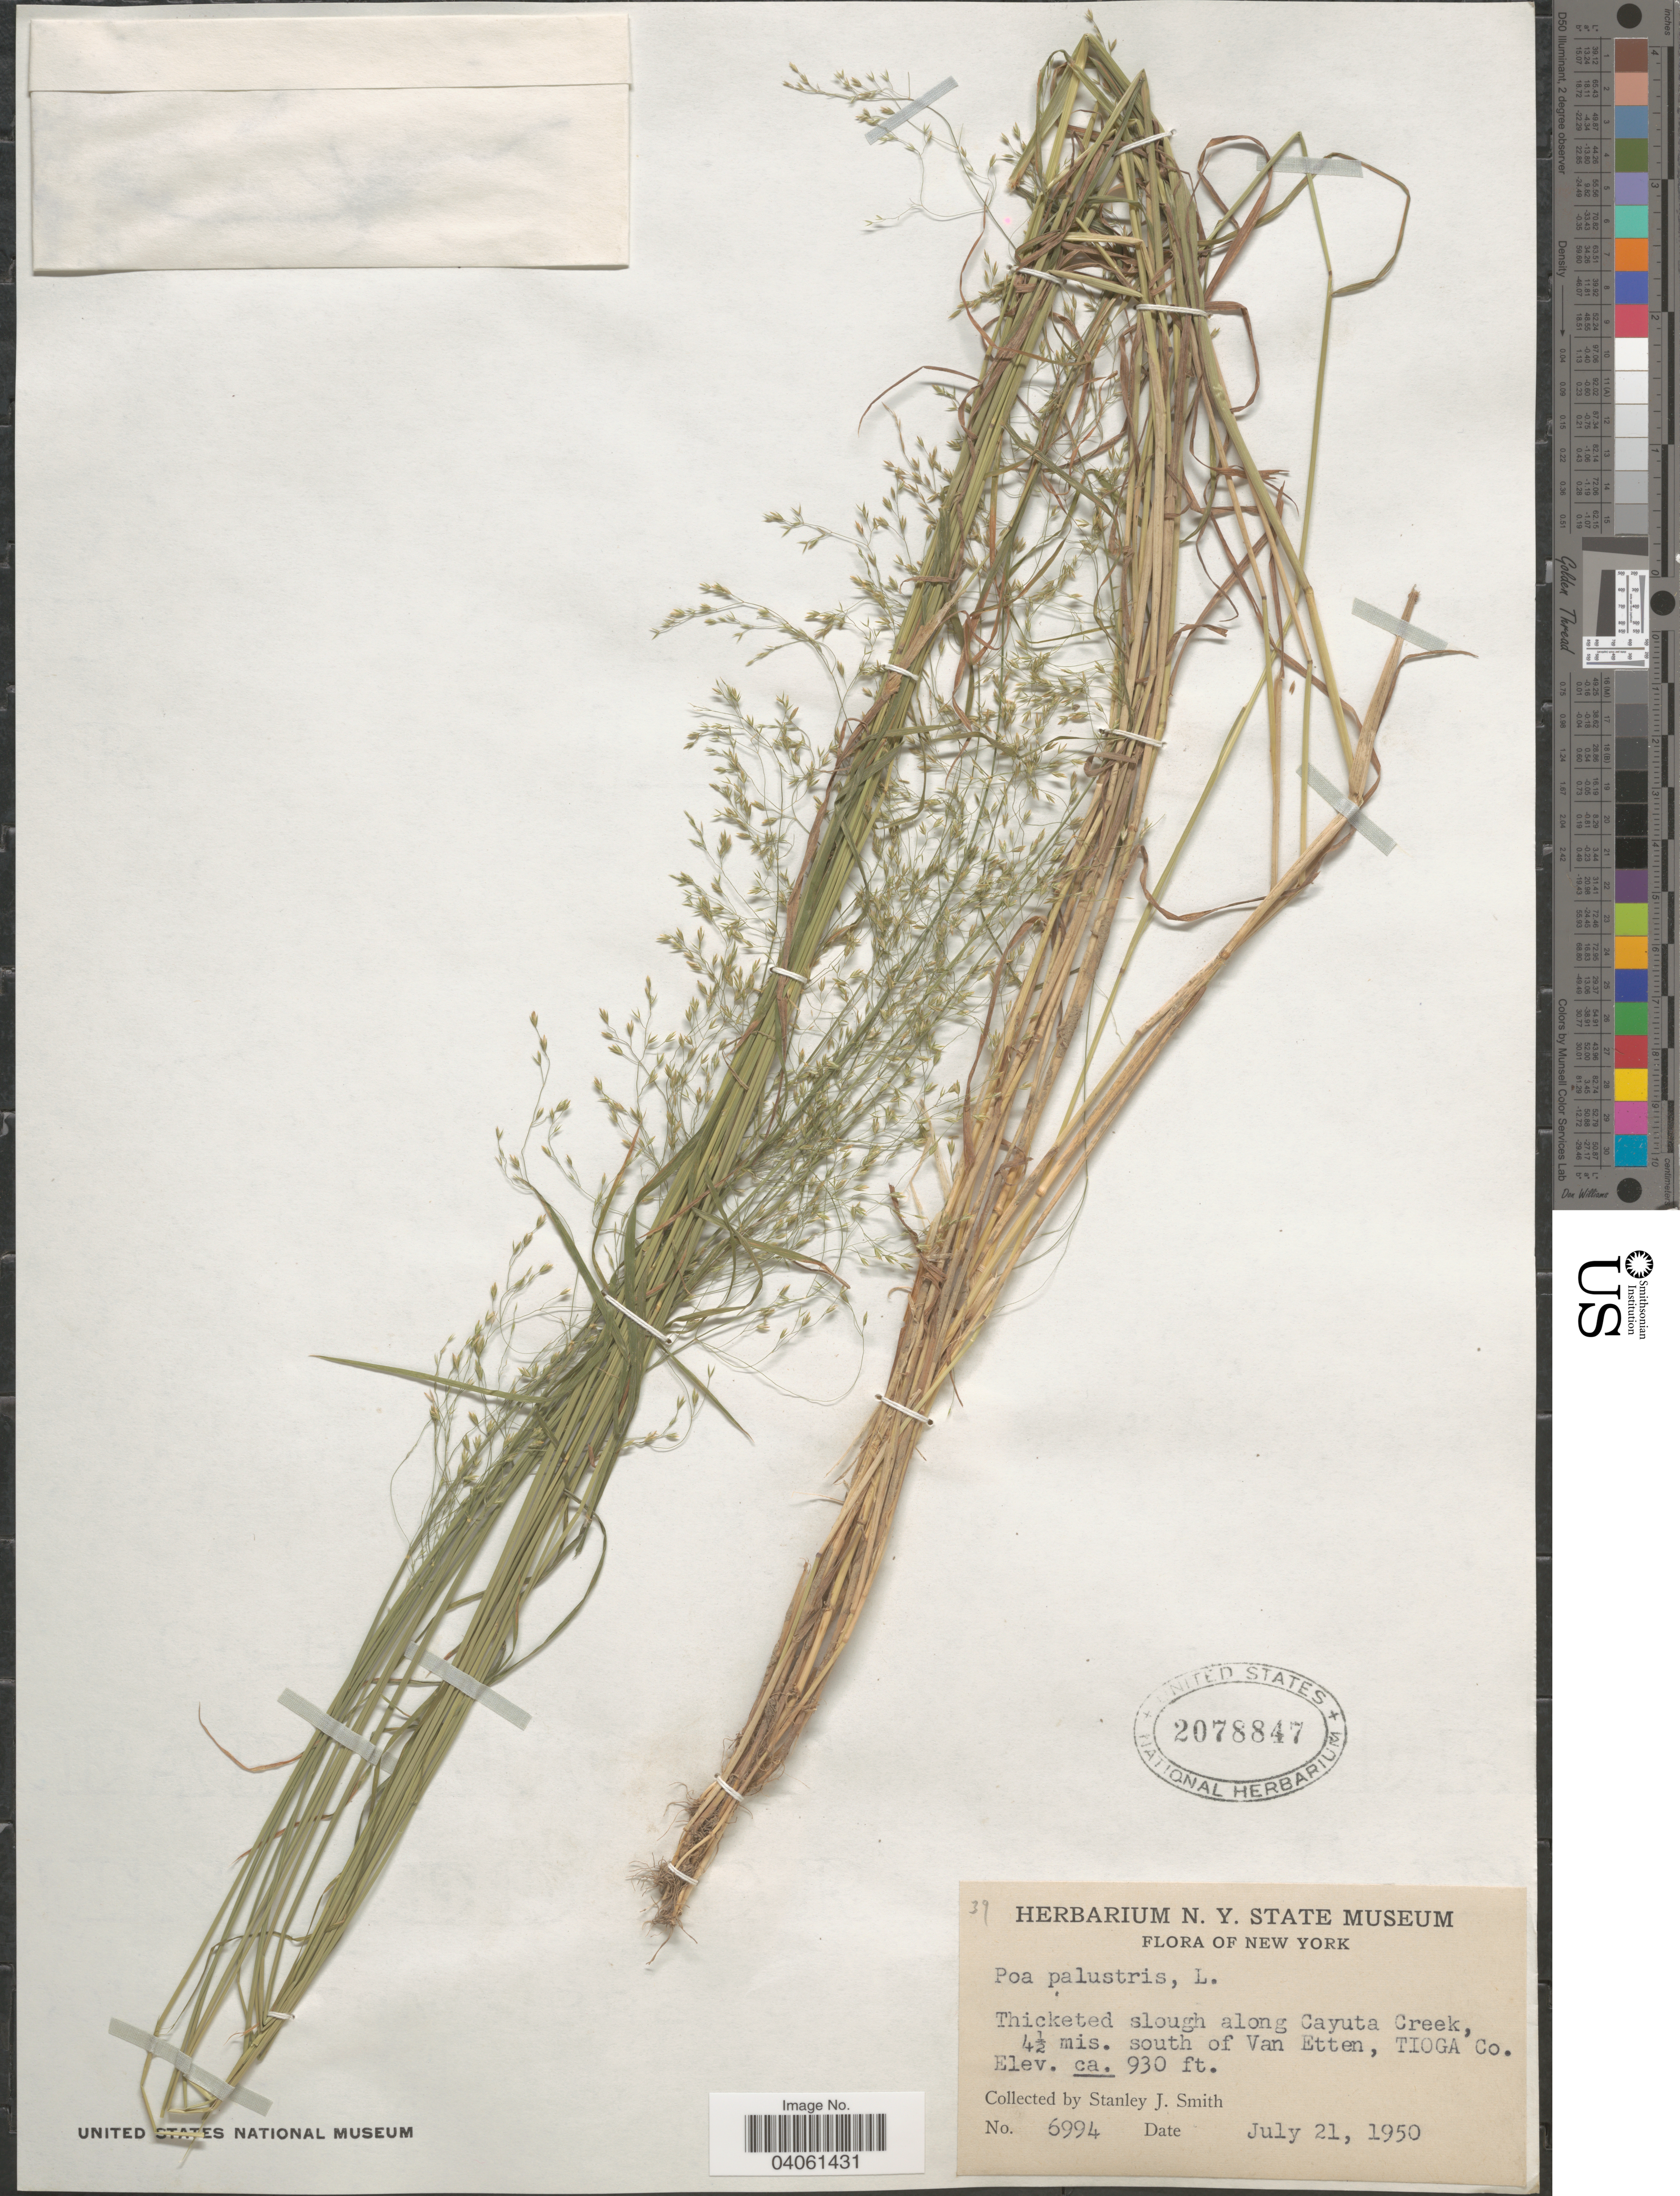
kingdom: Plantae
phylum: Tracheophyta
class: Liliopsida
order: Poales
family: Poaceae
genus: Poa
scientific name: Poa palustris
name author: L.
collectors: S. Smith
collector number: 6994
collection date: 1950-07-21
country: United States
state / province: New York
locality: Thicketed slough along Cayuta Creek, 4½ mis. south of Van Etten, Tioga Co.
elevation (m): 283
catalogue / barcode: US 2078847